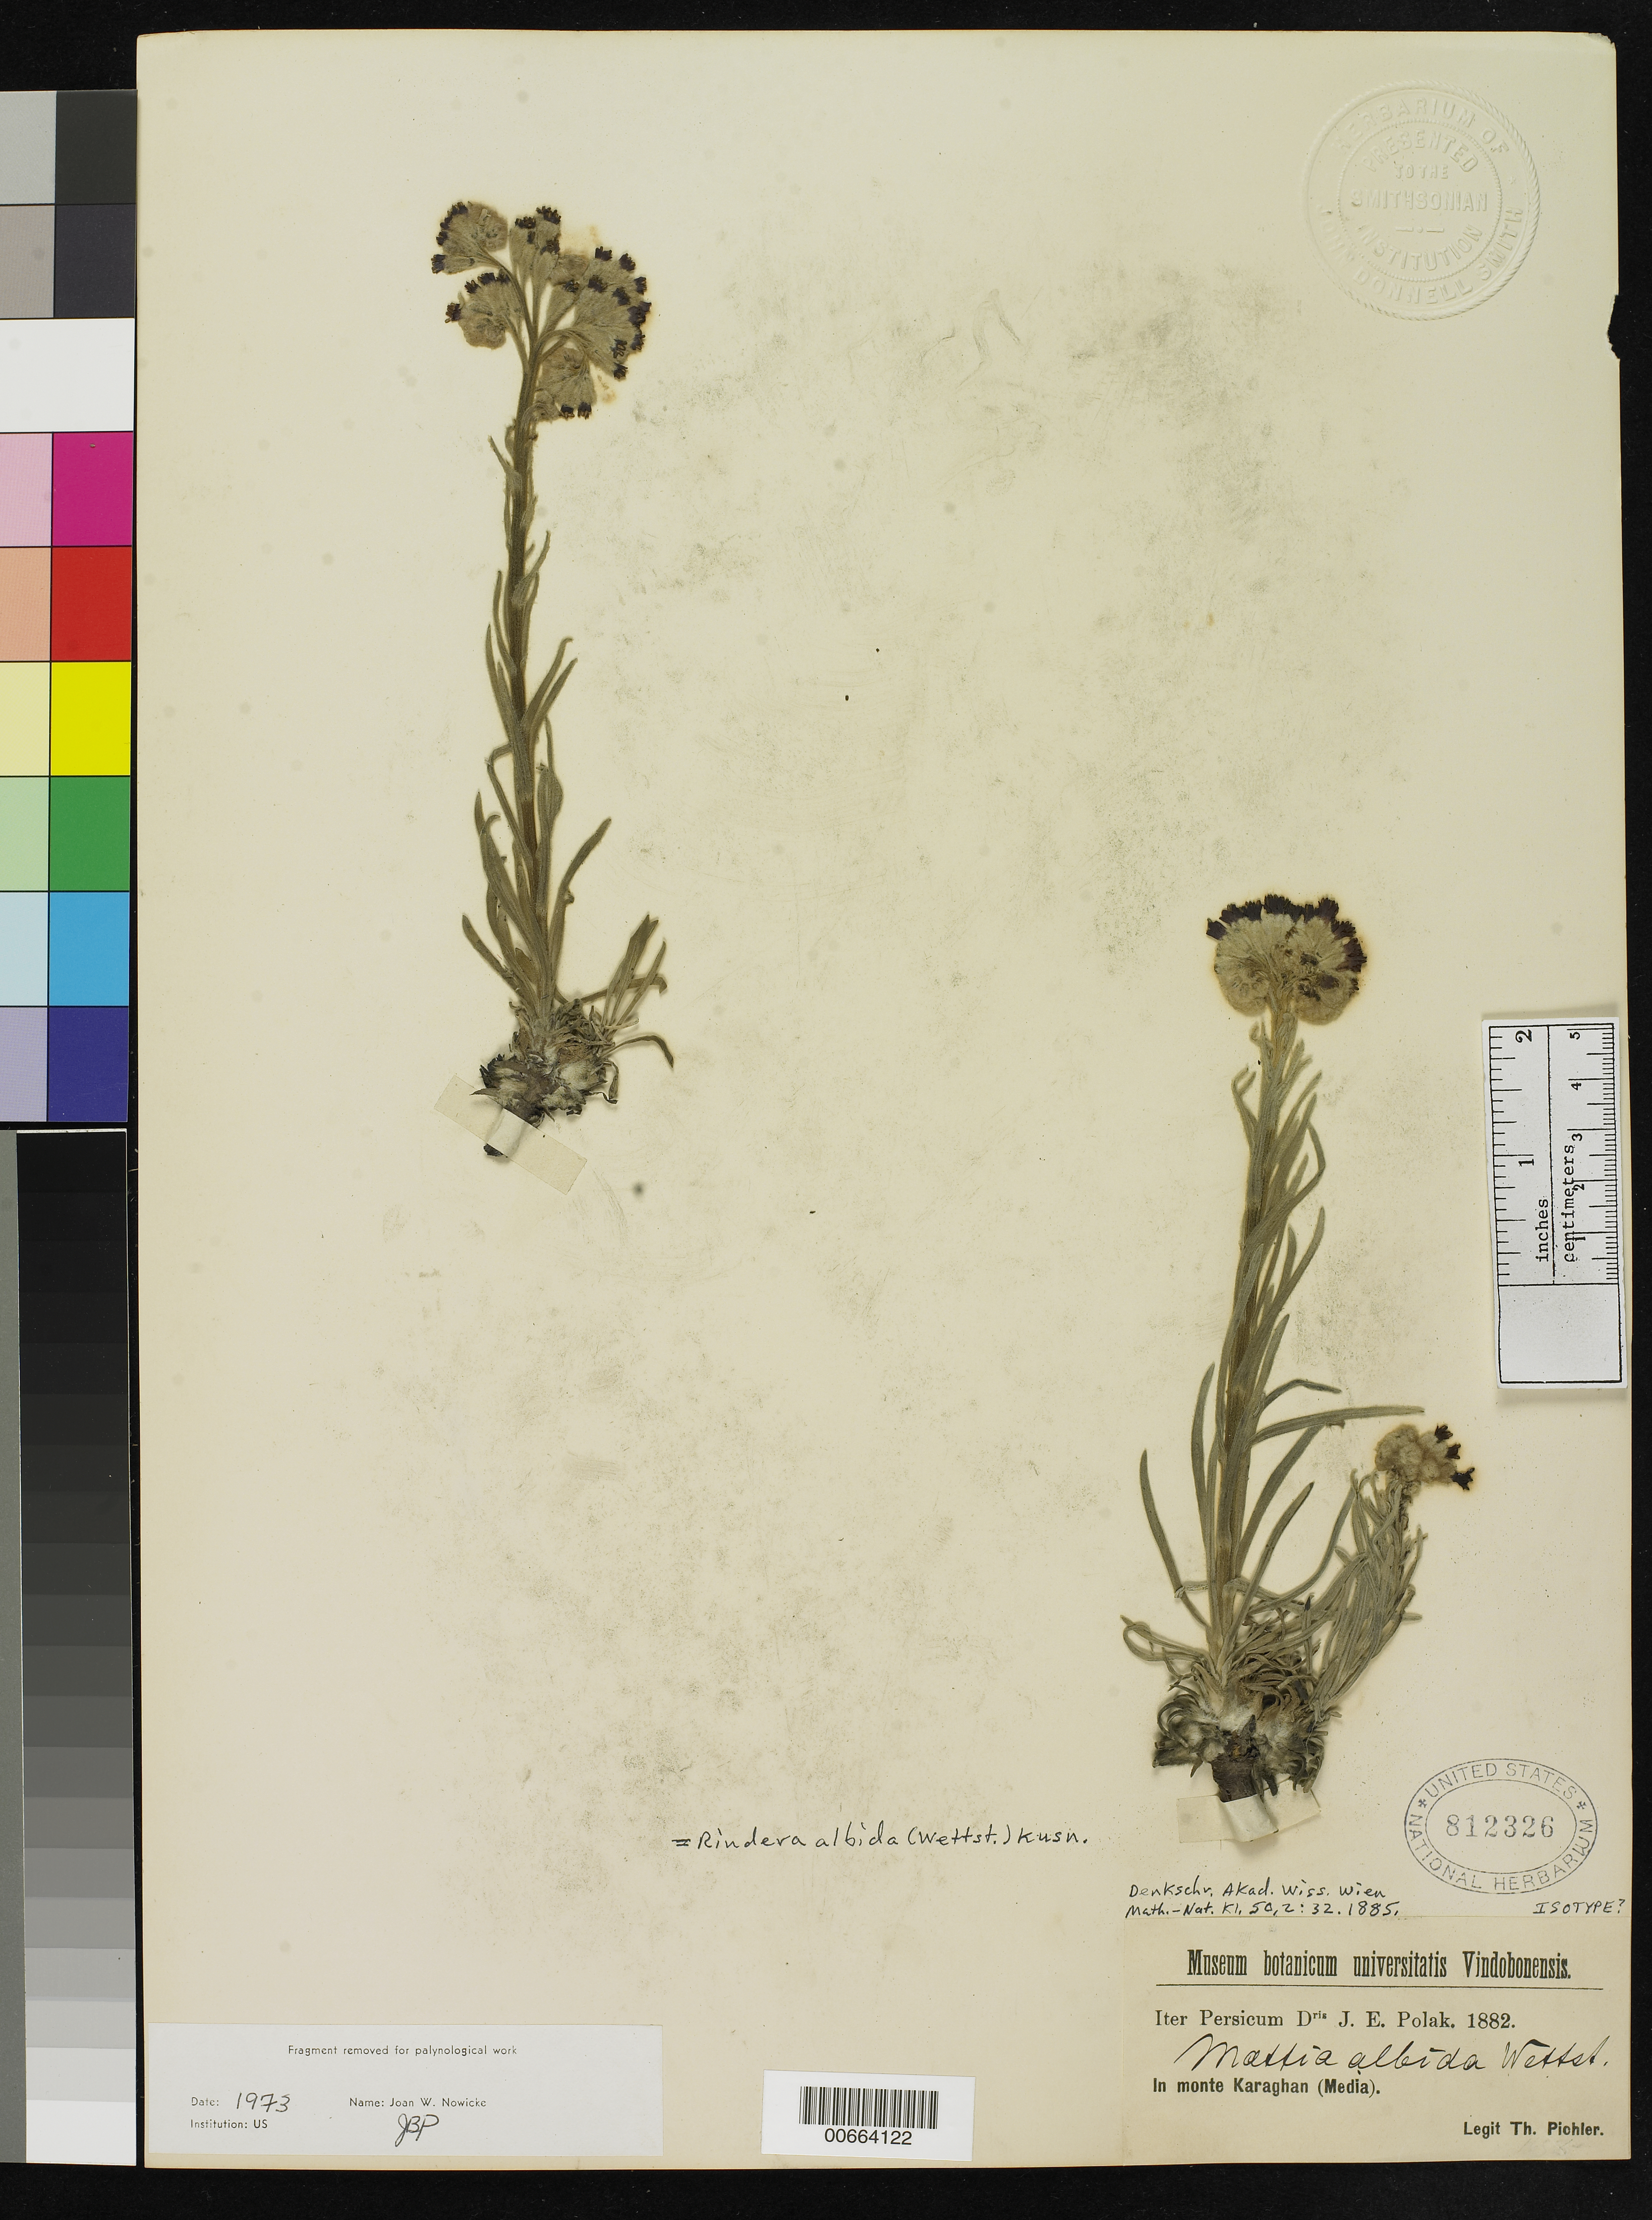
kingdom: Plantae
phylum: Tracheophyta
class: Magnoliopsida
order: Boraginales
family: Boraginaceae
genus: Mattia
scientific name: Mattia albida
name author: Wettstein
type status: Possible Isotype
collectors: J. Polak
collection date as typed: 1882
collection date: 1882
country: Iran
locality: In monte Karaghan (Media).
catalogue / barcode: US 812326